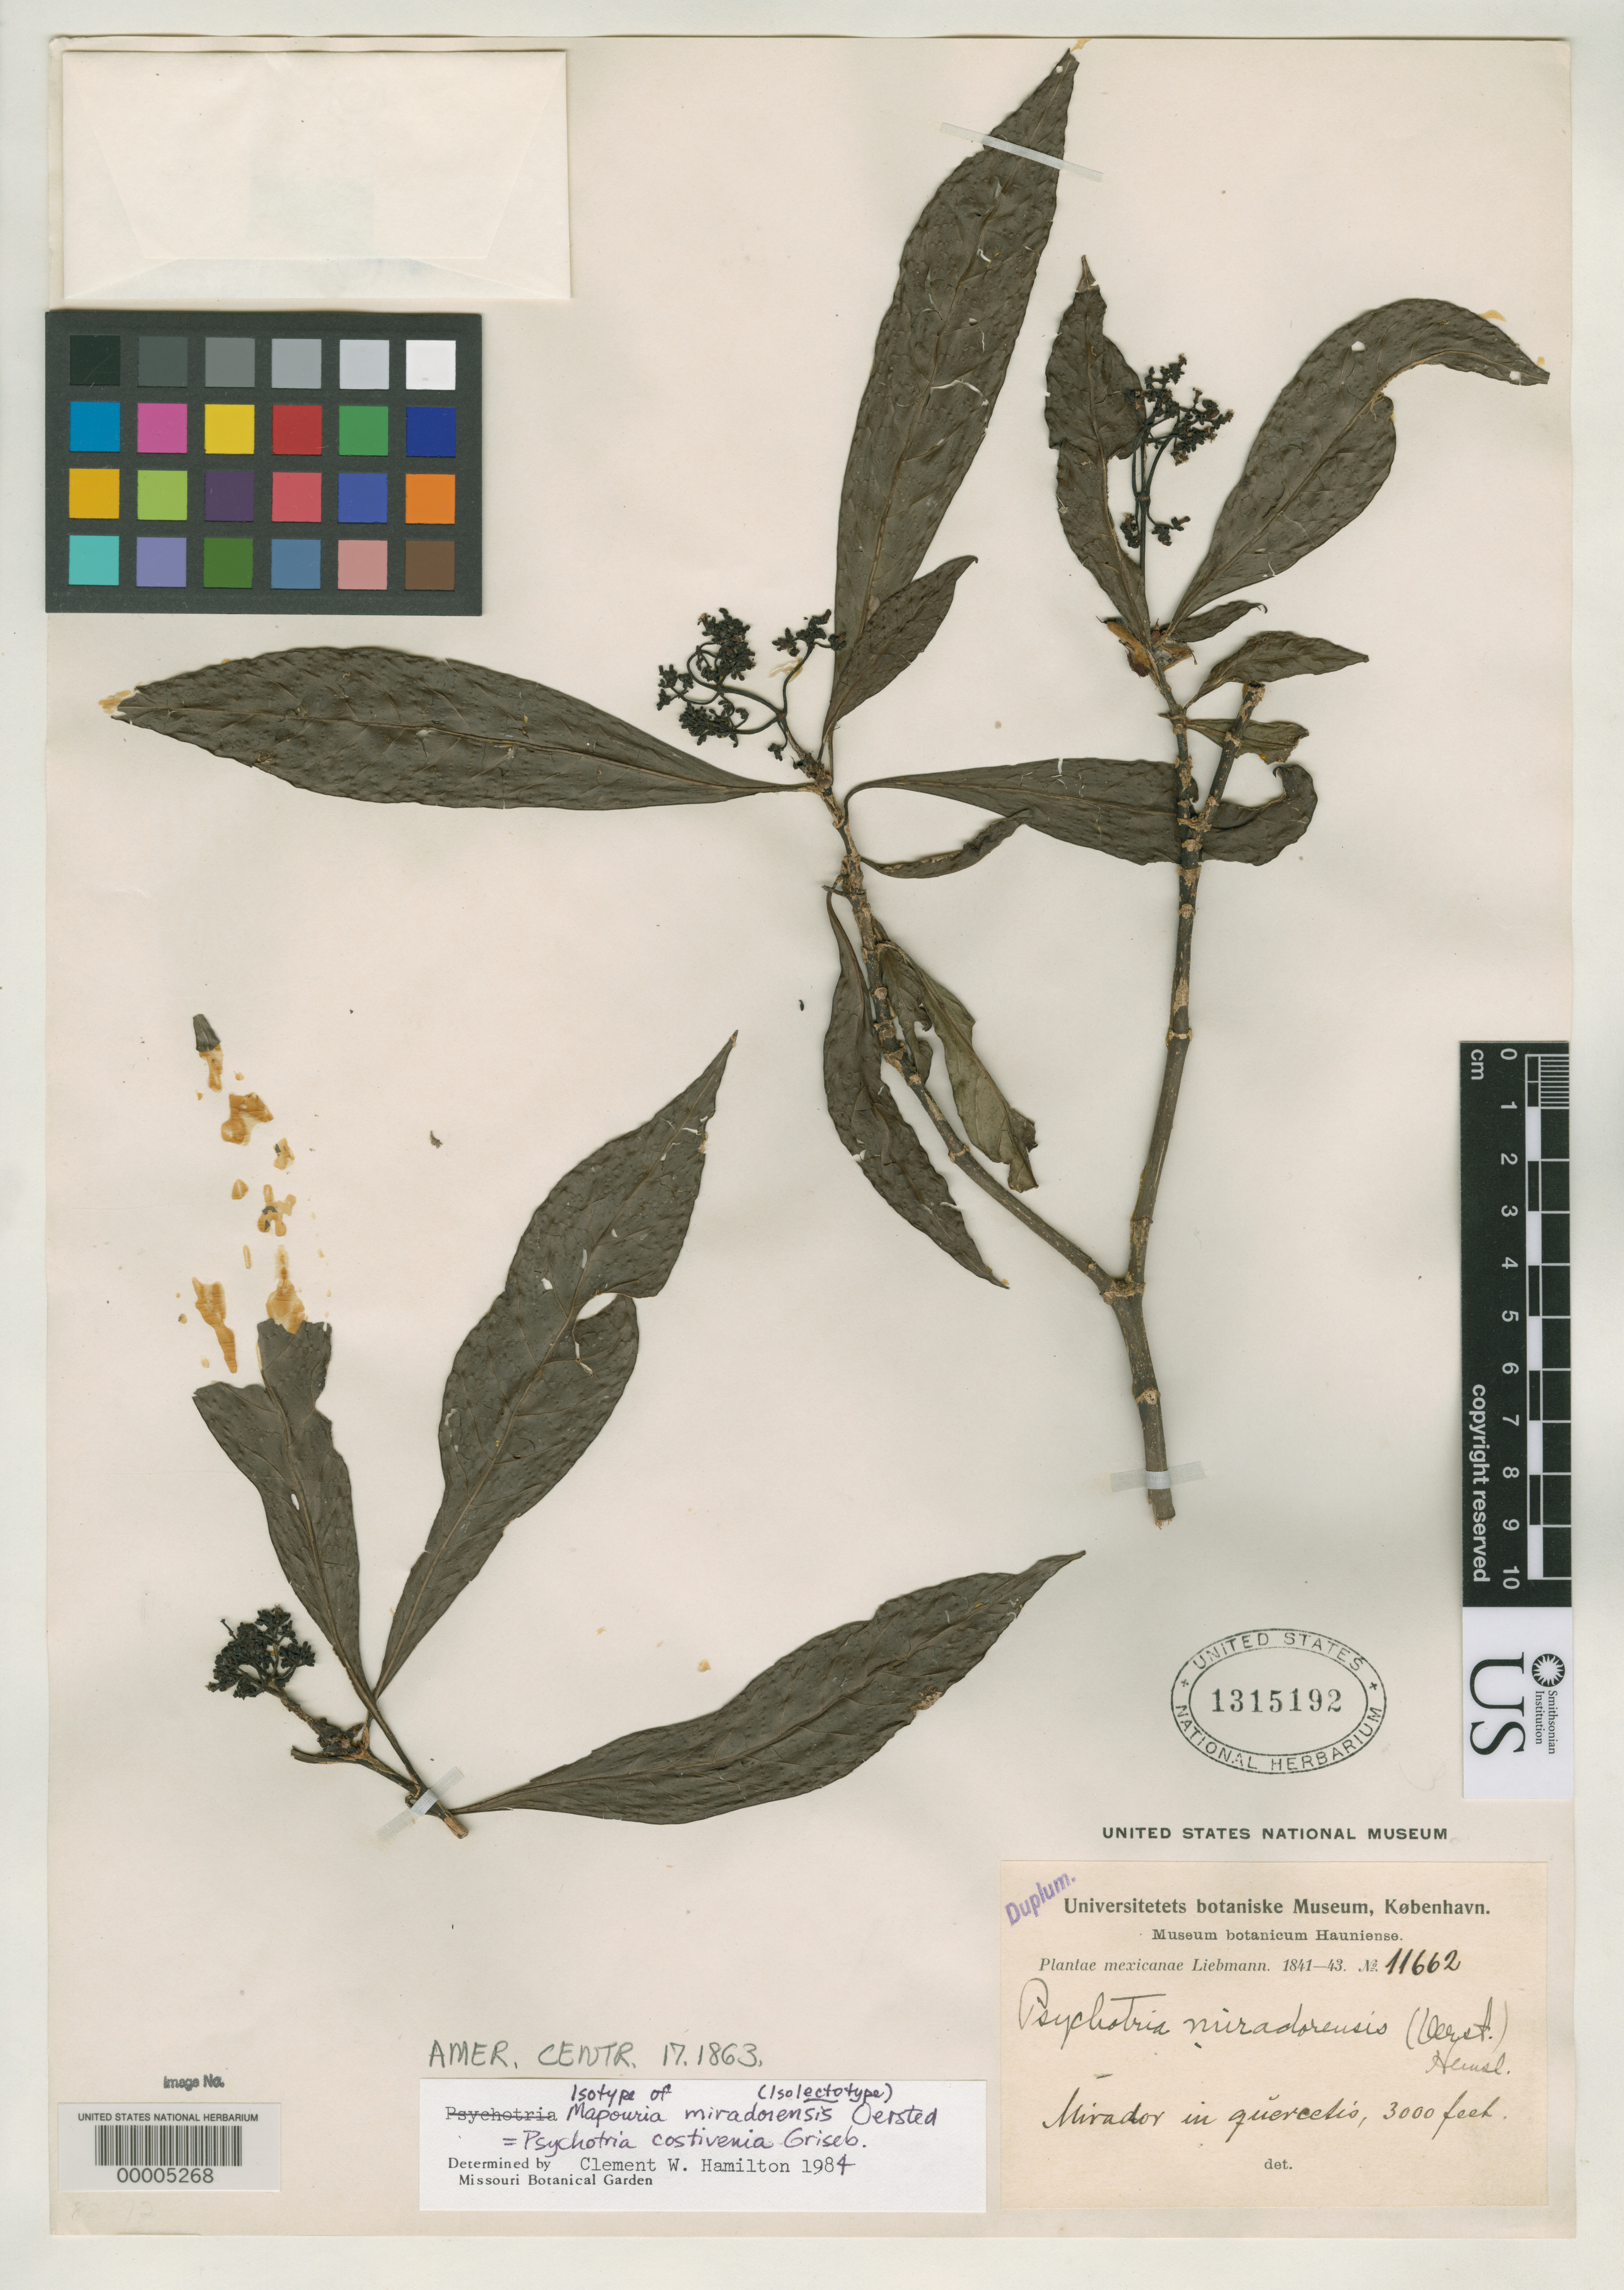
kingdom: Plantae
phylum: Tracheophyta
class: Magnoliopsida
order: Gentianales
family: Rubiaceae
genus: Mapouria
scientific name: Mapouria miradorensis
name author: Oerst.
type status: Isotype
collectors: F. M. Liebmann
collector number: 11662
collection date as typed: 1841 to -- --- 1843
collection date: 1841/1843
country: Mexico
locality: Mirador.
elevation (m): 914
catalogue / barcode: US 1315192